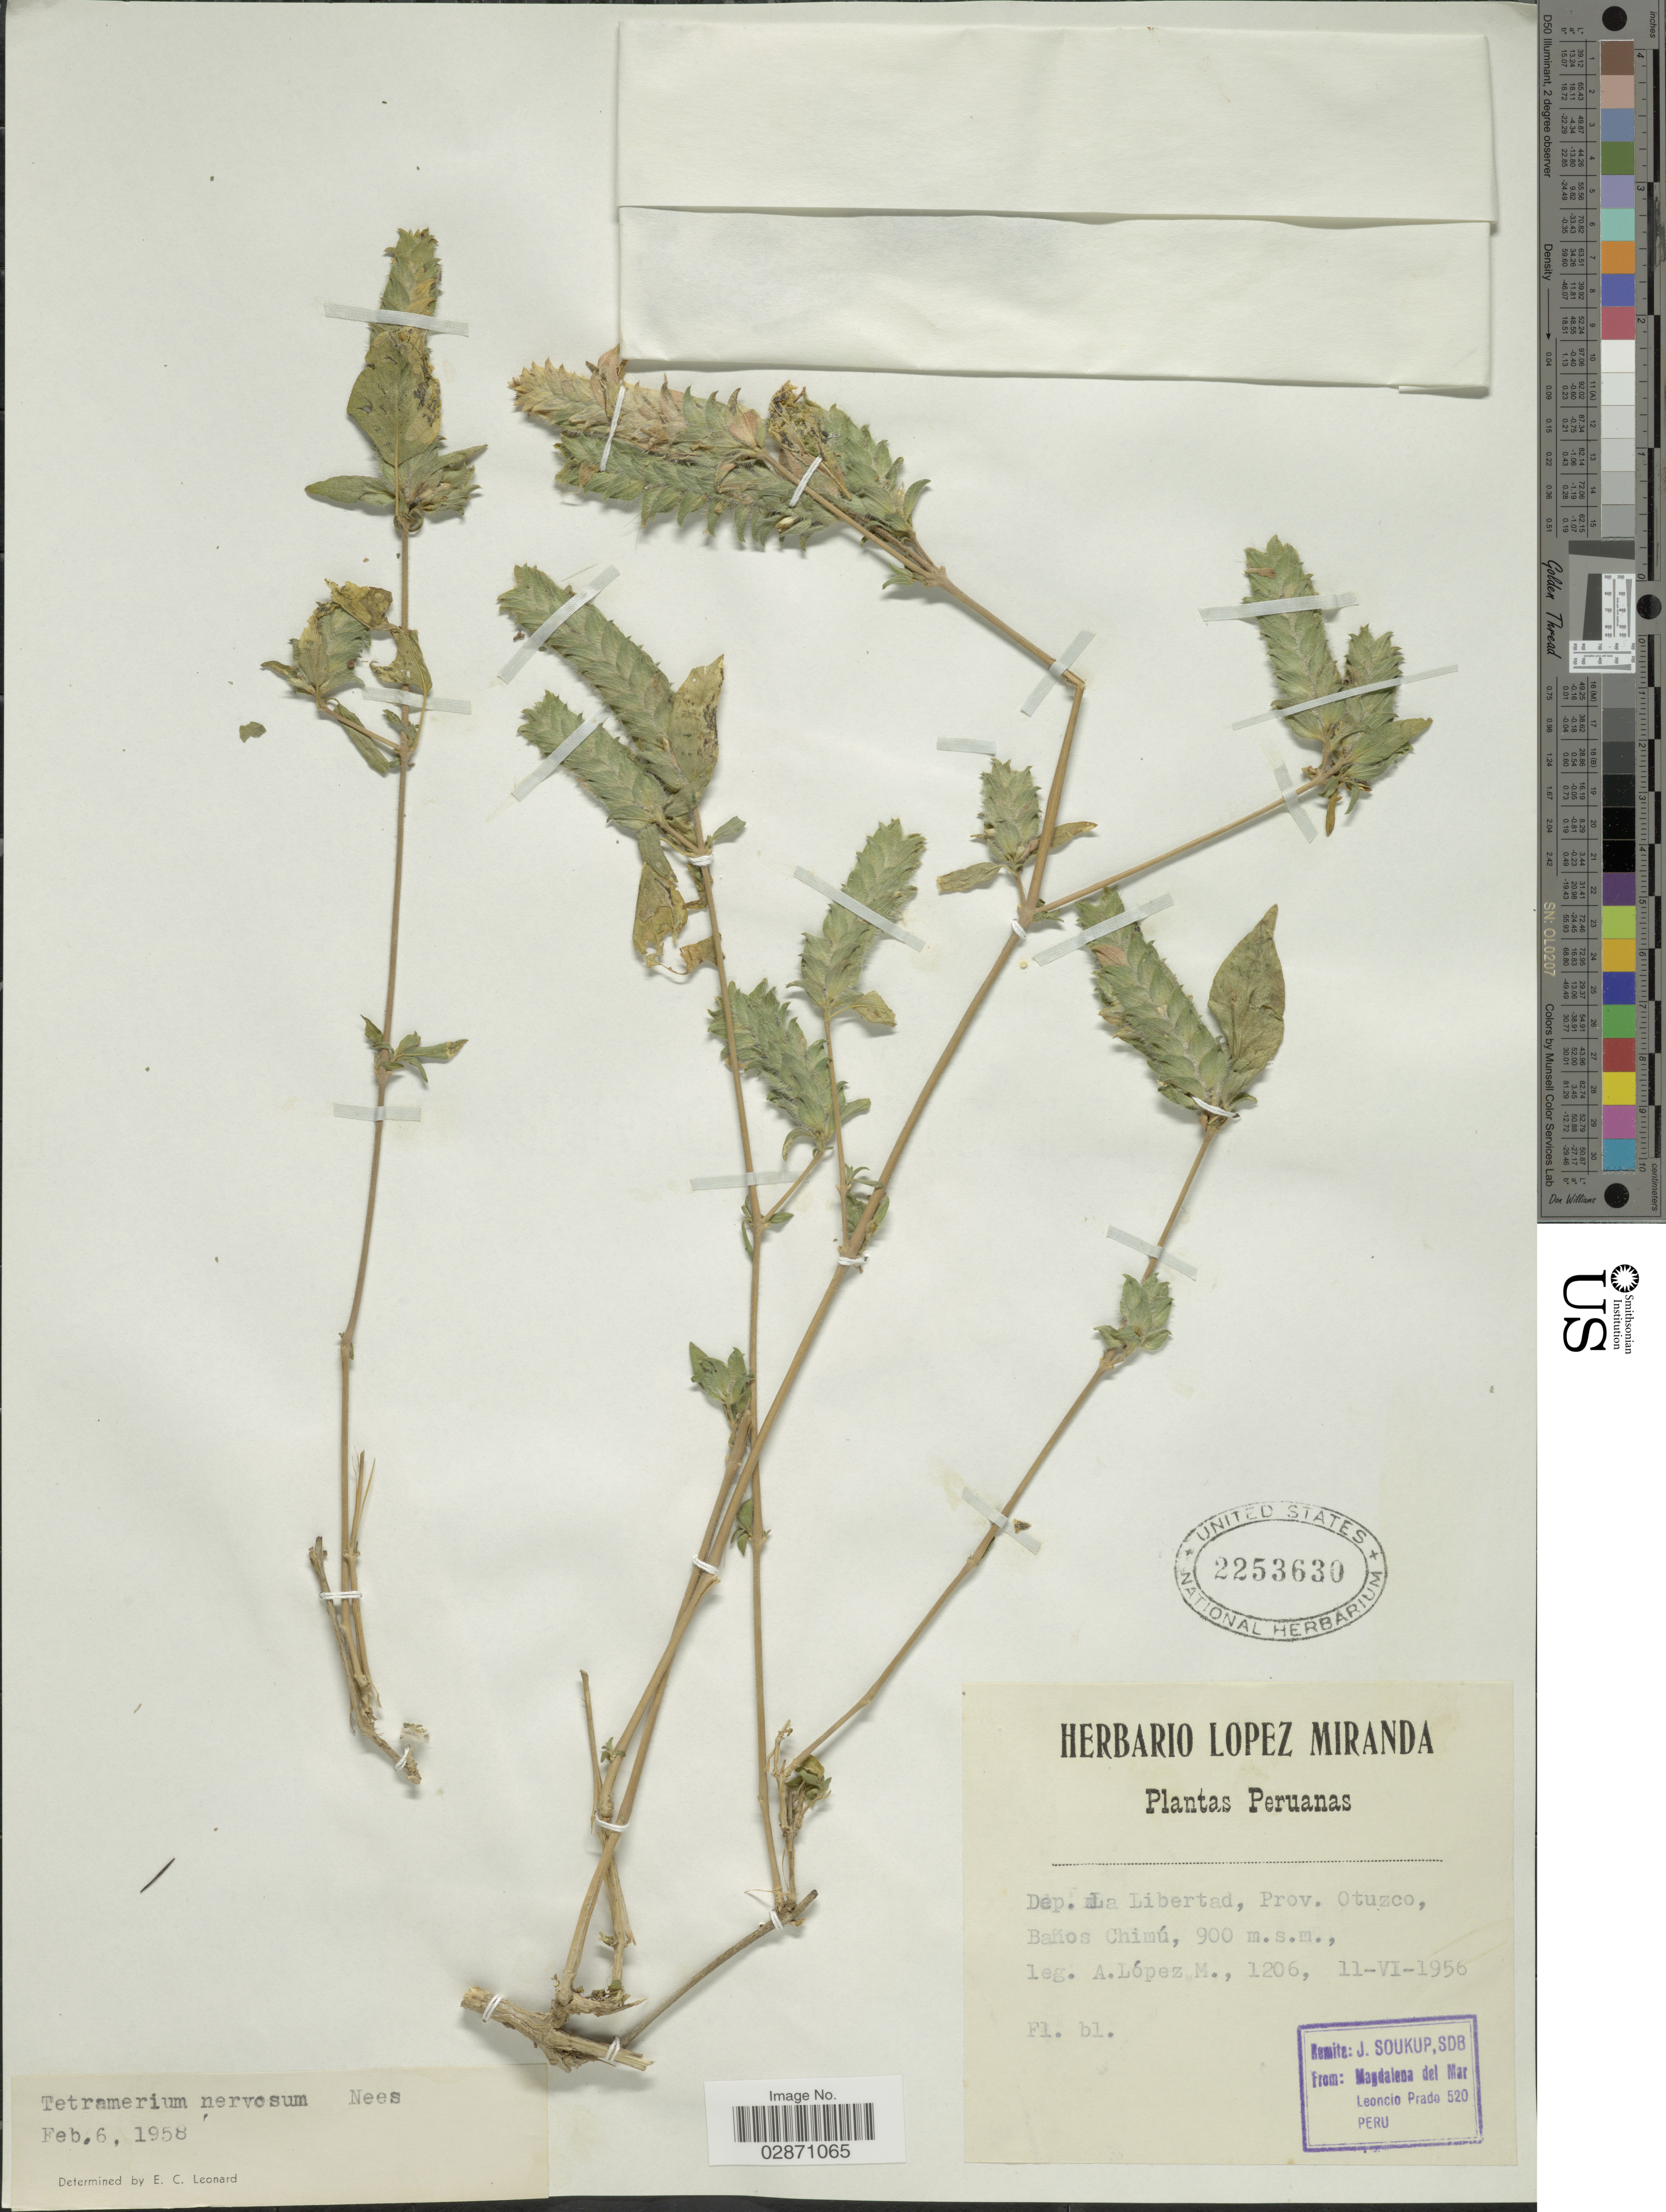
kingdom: Plantae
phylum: Tracheophyta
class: Magnoliopsida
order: Lamiales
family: Acanthaceae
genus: Tetramerium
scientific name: Tetramerium nervosum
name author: Nees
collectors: A. López M.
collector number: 1206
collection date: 1956-06-11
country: Peru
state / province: La Libertad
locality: Dep. La Libertad, Prov. Otuzco, Baños Chimú.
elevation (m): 900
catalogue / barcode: US 2253630